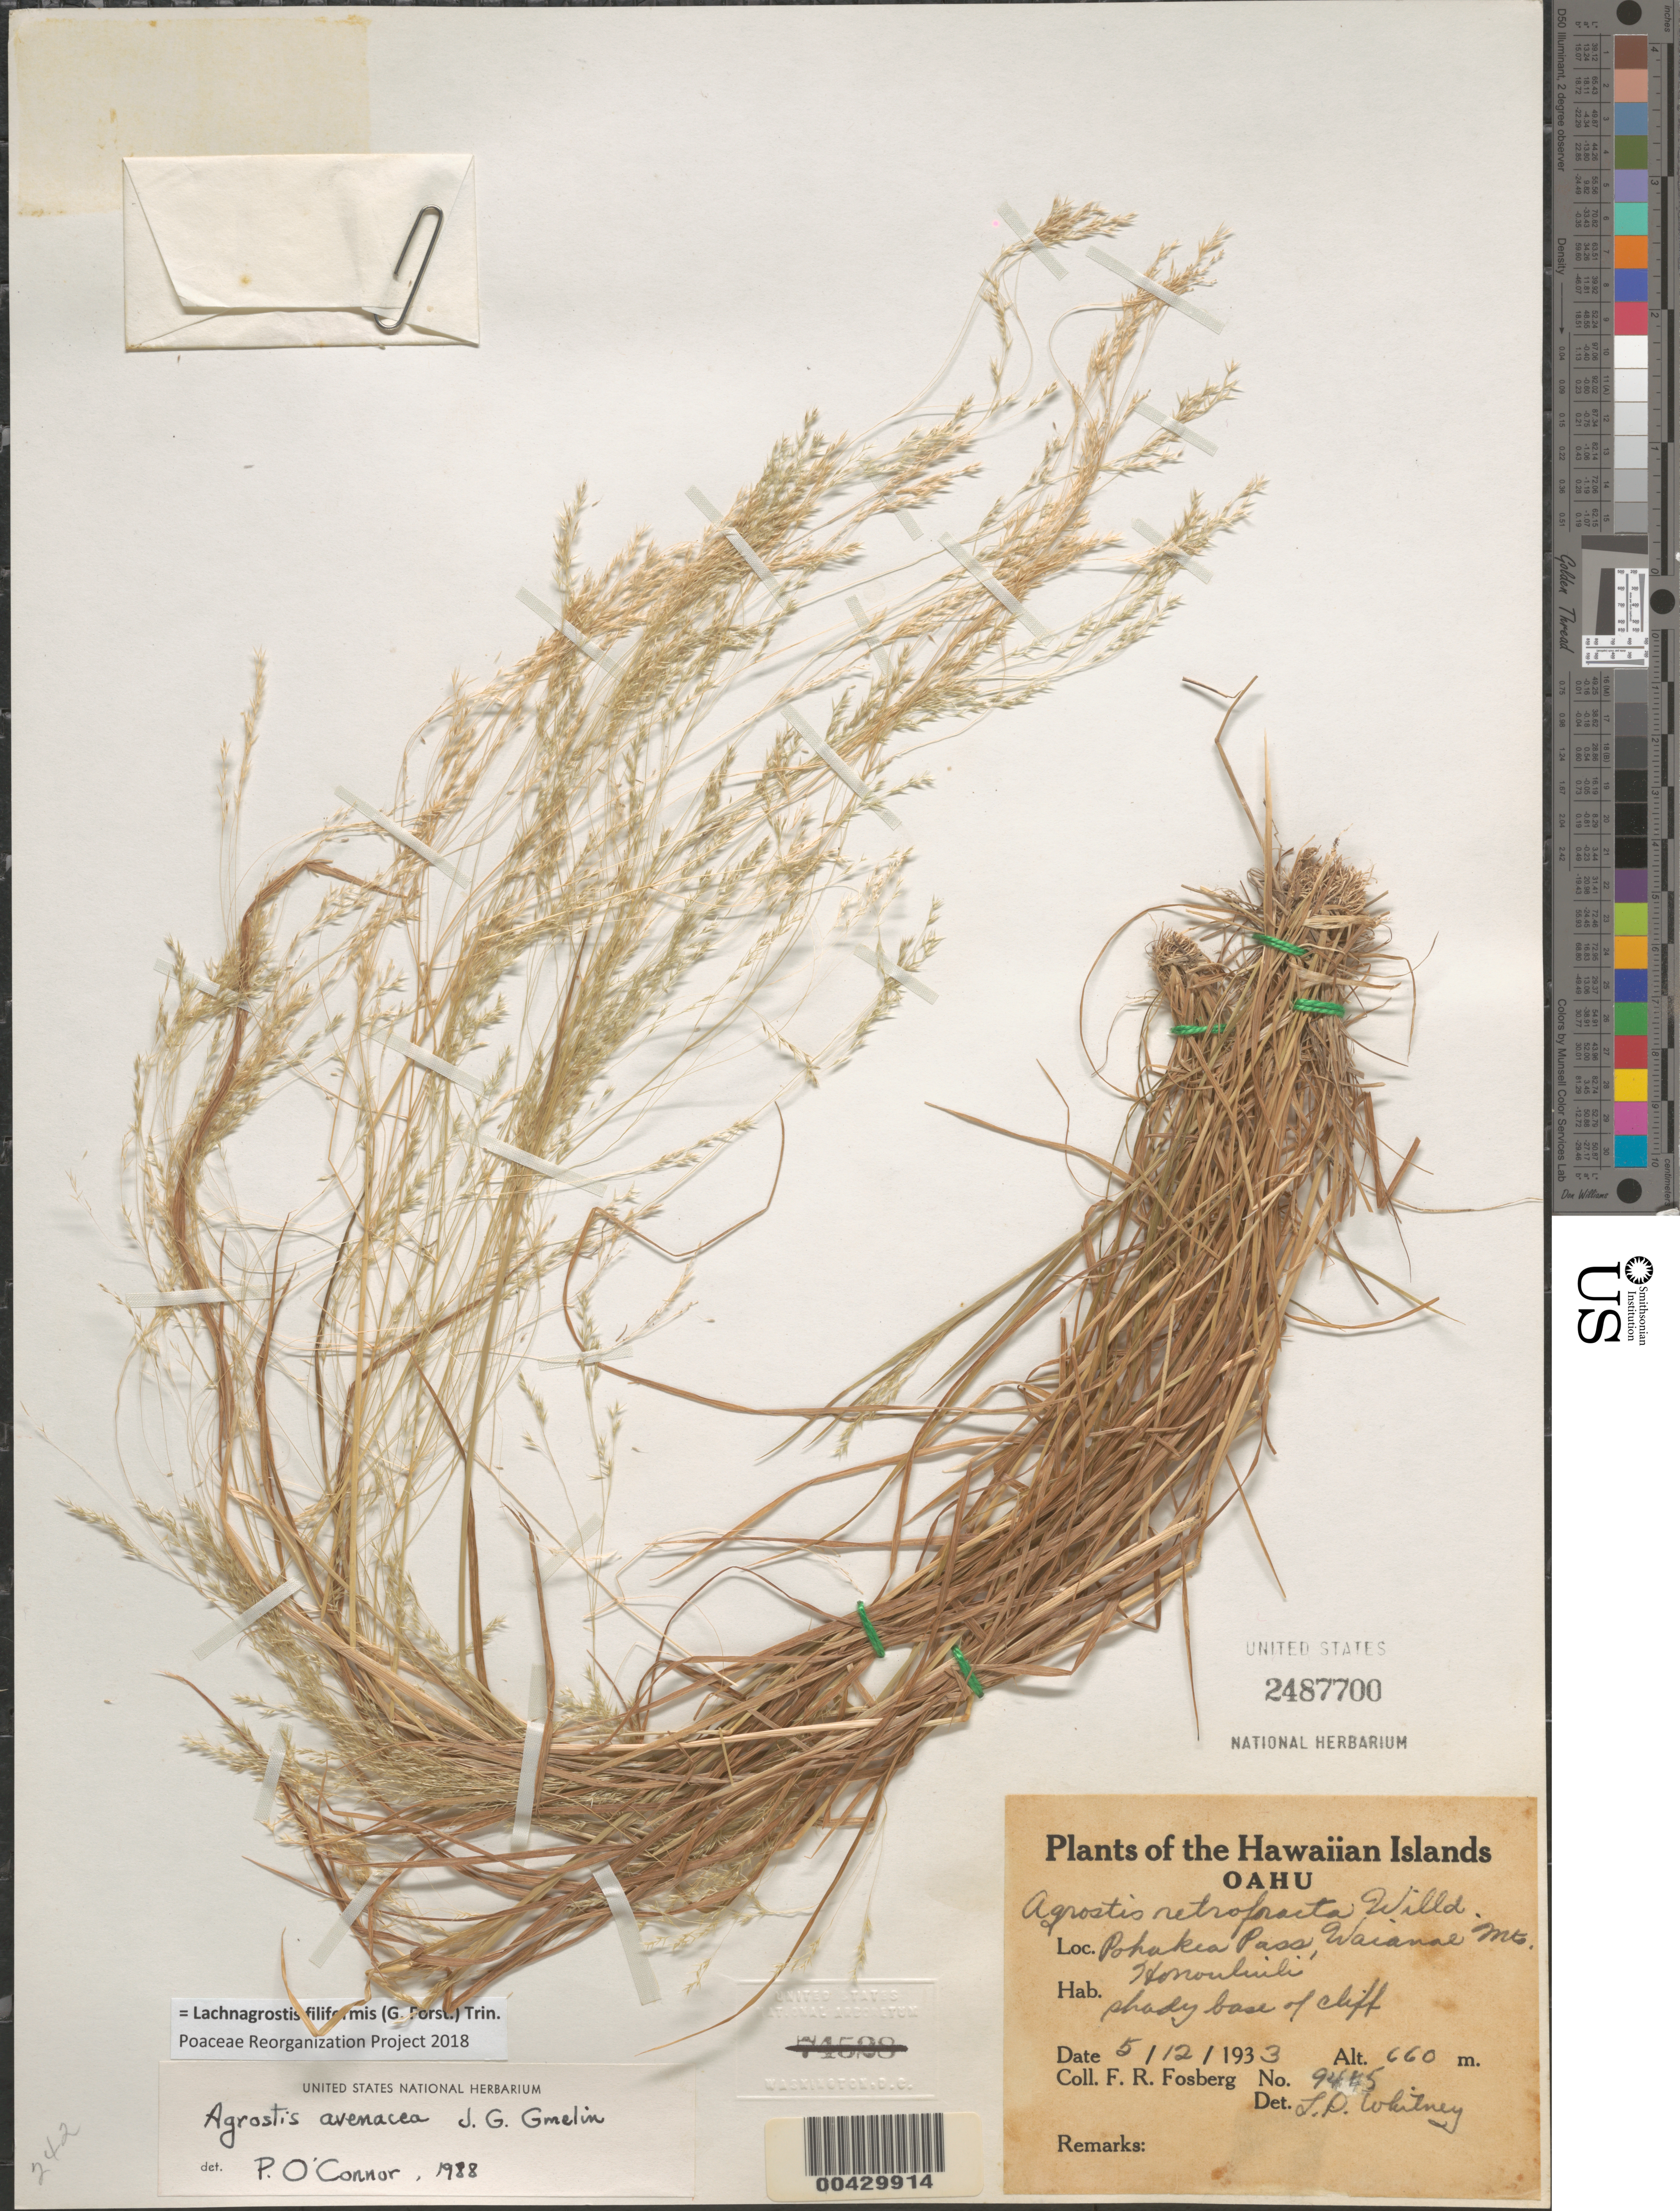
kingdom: Plantae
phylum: Tracheophyta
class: Liliopsida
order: Poales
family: Poaceae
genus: Lachnagrostis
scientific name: Lachnagrostis filiformis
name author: (J.R. Forst.) Trin.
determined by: Poaceae Reorganization Project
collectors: F. R. Fosberg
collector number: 9445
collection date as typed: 12 May 1933 or 5 Dec 1933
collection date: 1933-05-12 or 1933-12-05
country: United States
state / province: Hawaii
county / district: Honolulu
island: Oahu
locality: Pohakea Pass, Waianae Mountains, Honouluili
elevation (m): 660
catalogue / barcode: US 2487700